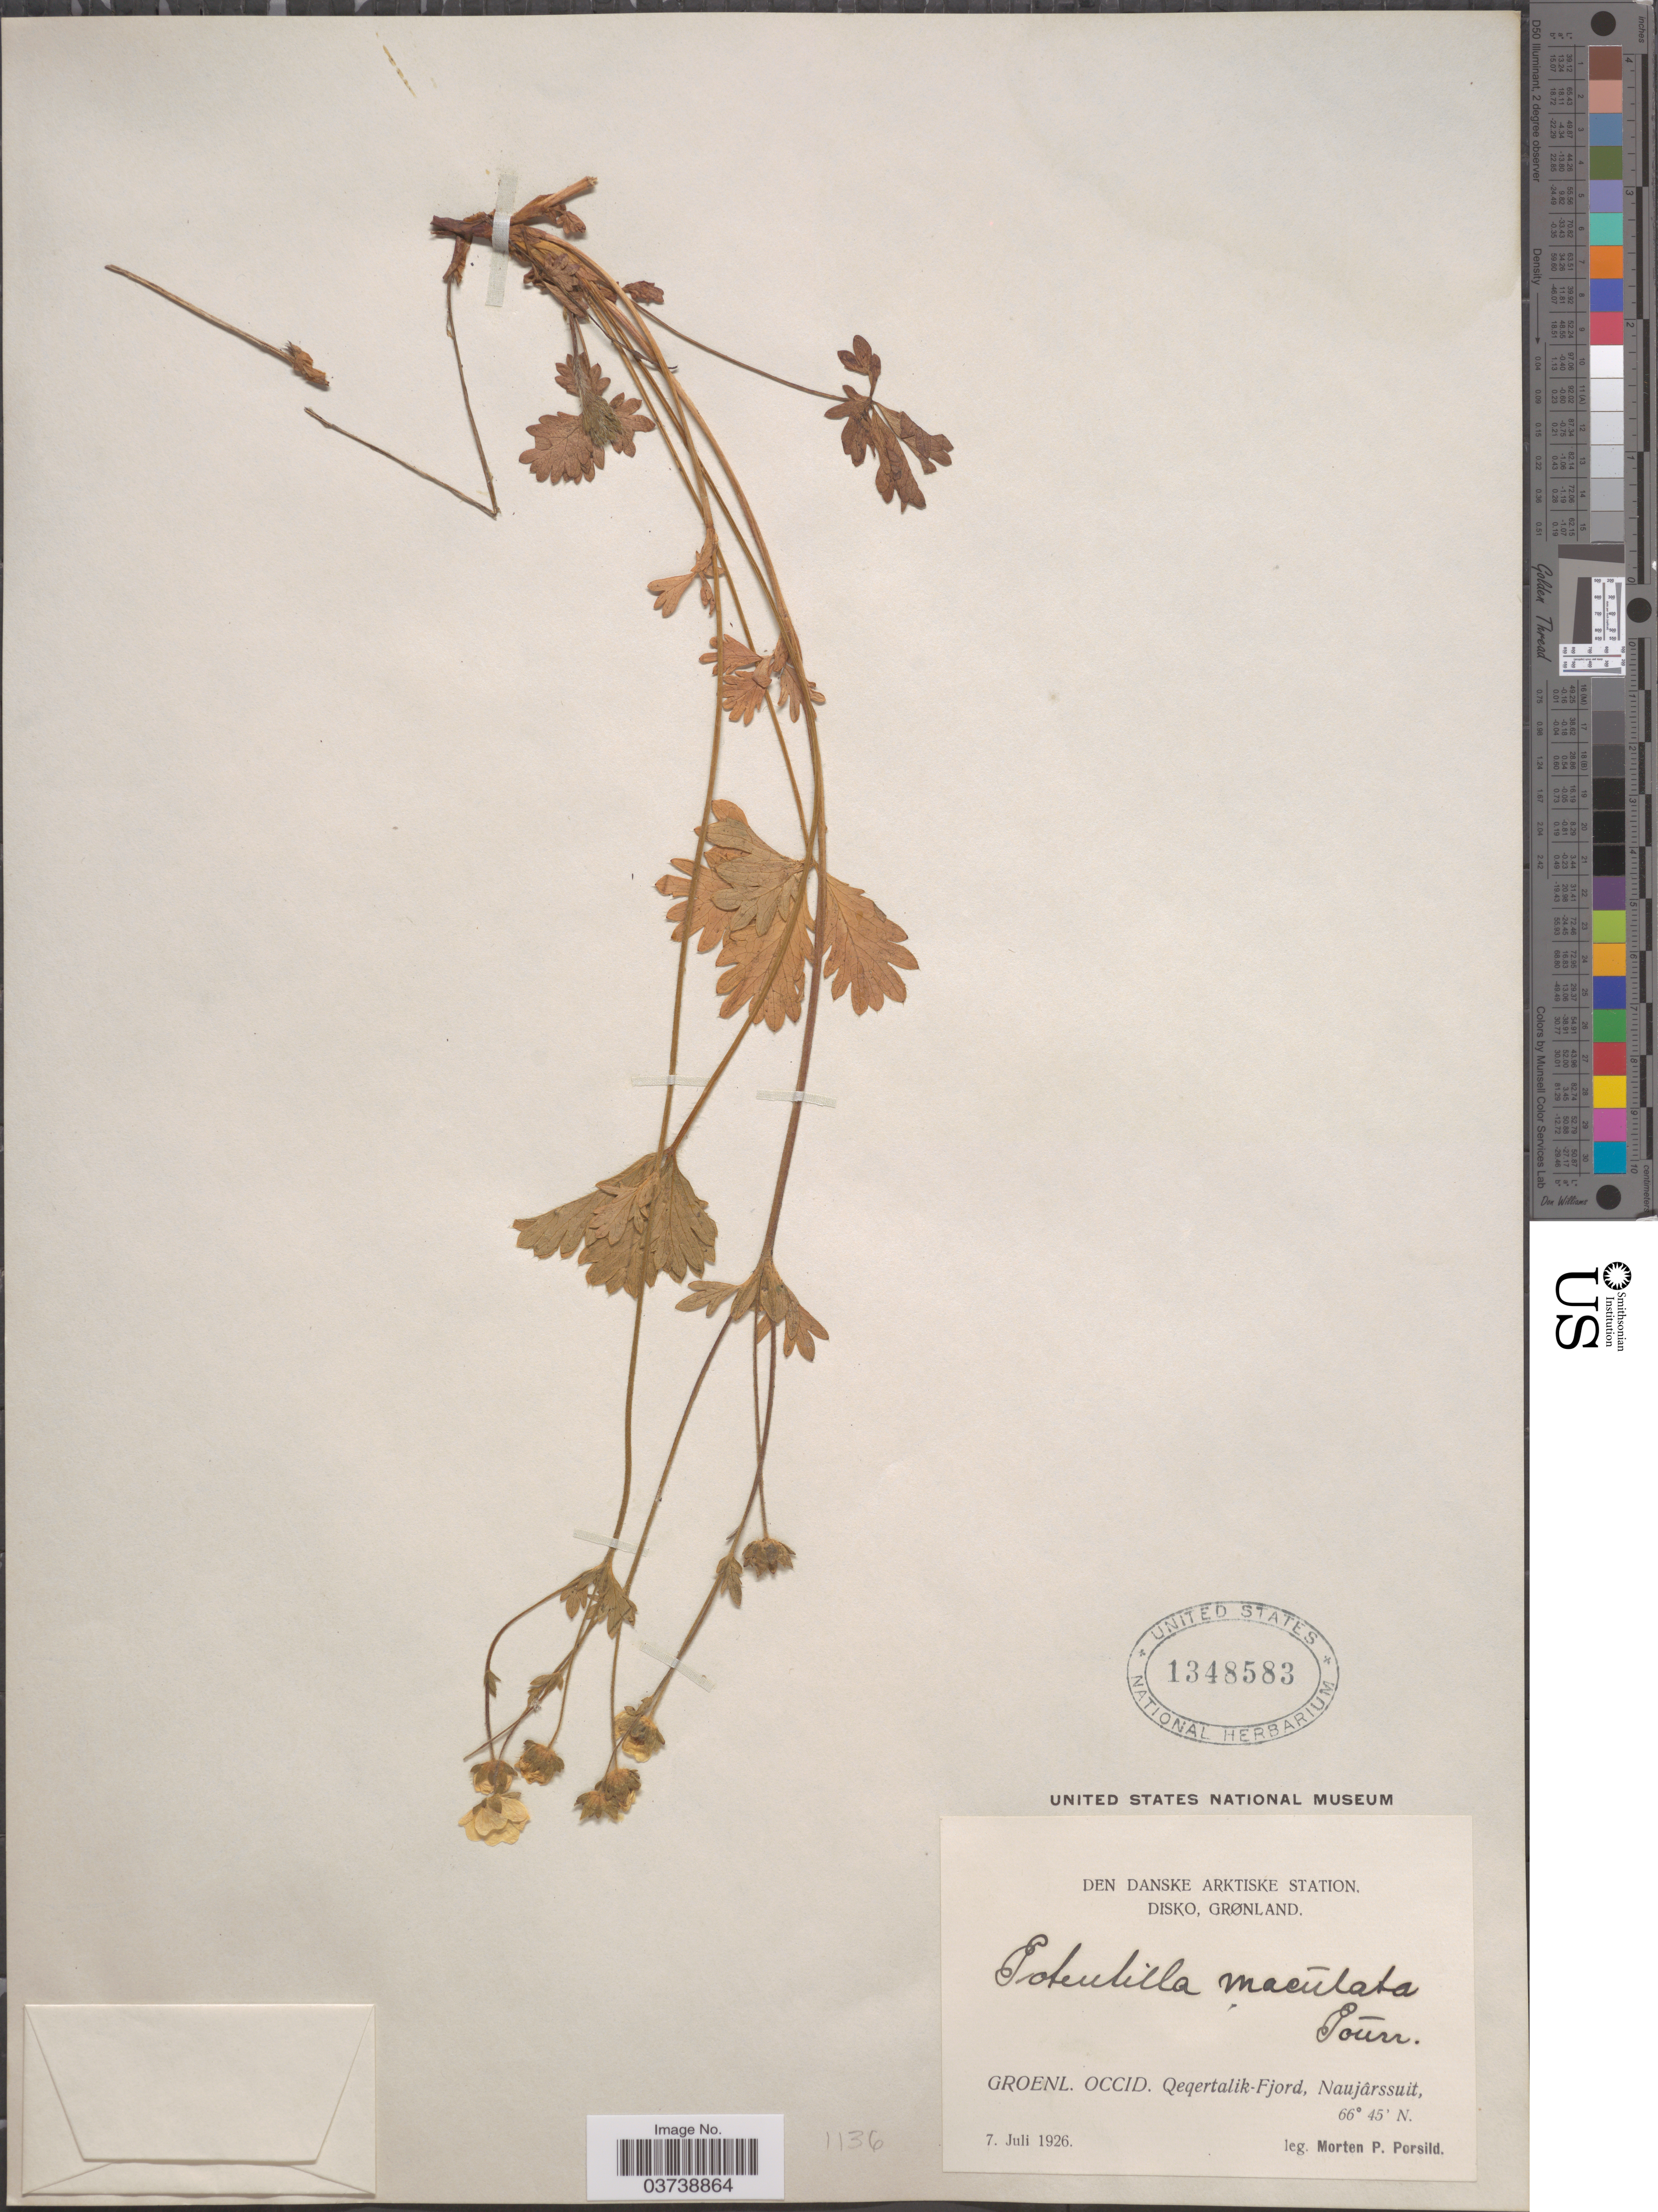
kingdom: Plantae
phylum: Tracheophyta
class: Magnoliopsida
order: Rosales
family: Rosaceae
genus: Potentilla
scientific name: Potentilla crantzii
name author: (Crantz) Beck ex Fritsch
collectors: M. P. Porsild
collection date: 1926-07-07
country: Greenland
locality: Den Danske Arktiske Station. Disko, Grønland. Groenl. Occid. Qeqertalik-Fjord, Naujârssuit.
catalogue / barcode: US 1348583